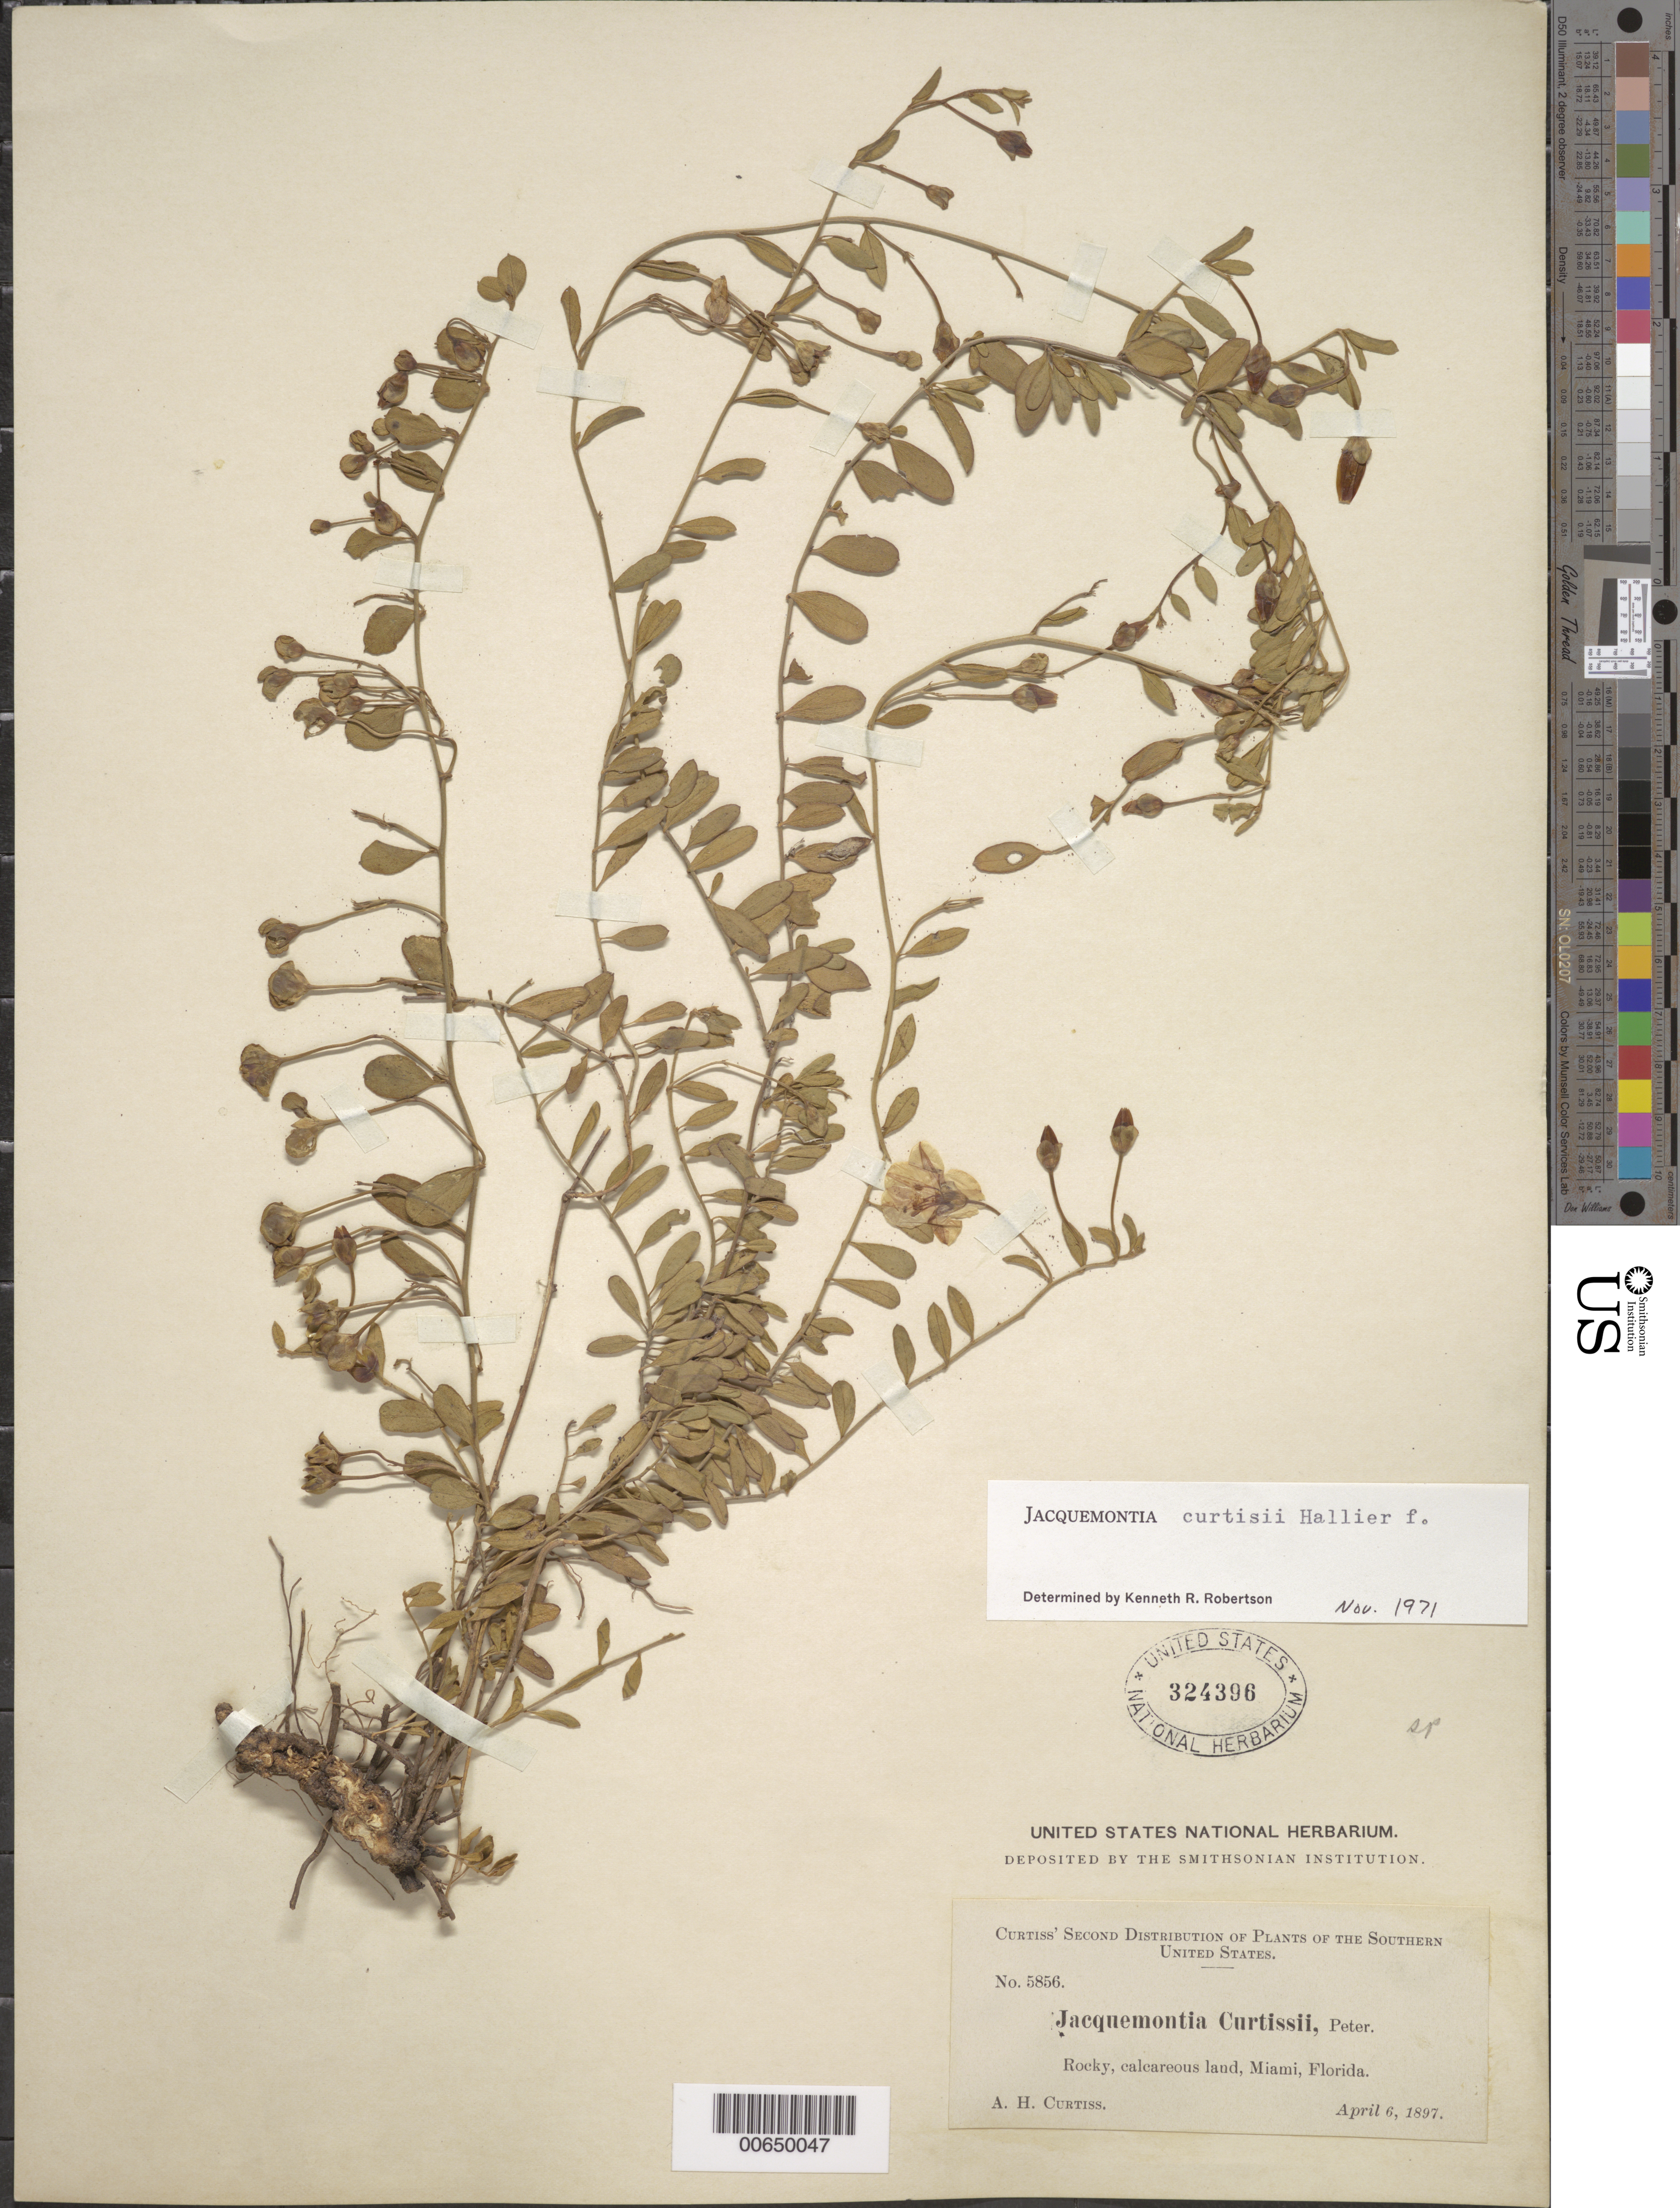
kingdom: Plantae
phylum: Tracheophyta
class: Magnoliopsida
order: Solanales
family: Convolvulaceae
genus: Jacquemontia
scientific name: Jacquemontia curtissii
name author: Peter ex Hallier f.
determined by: Robertson, K.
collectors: A. H. Curtiss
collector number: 5856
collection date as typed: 06 Apr 1897 or 04 Jun 1897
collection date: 1897-04-06 or 1897-06-04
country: United States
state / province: Florida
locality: Miami.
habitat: Rocky calcareous land.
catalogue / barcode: US 324396